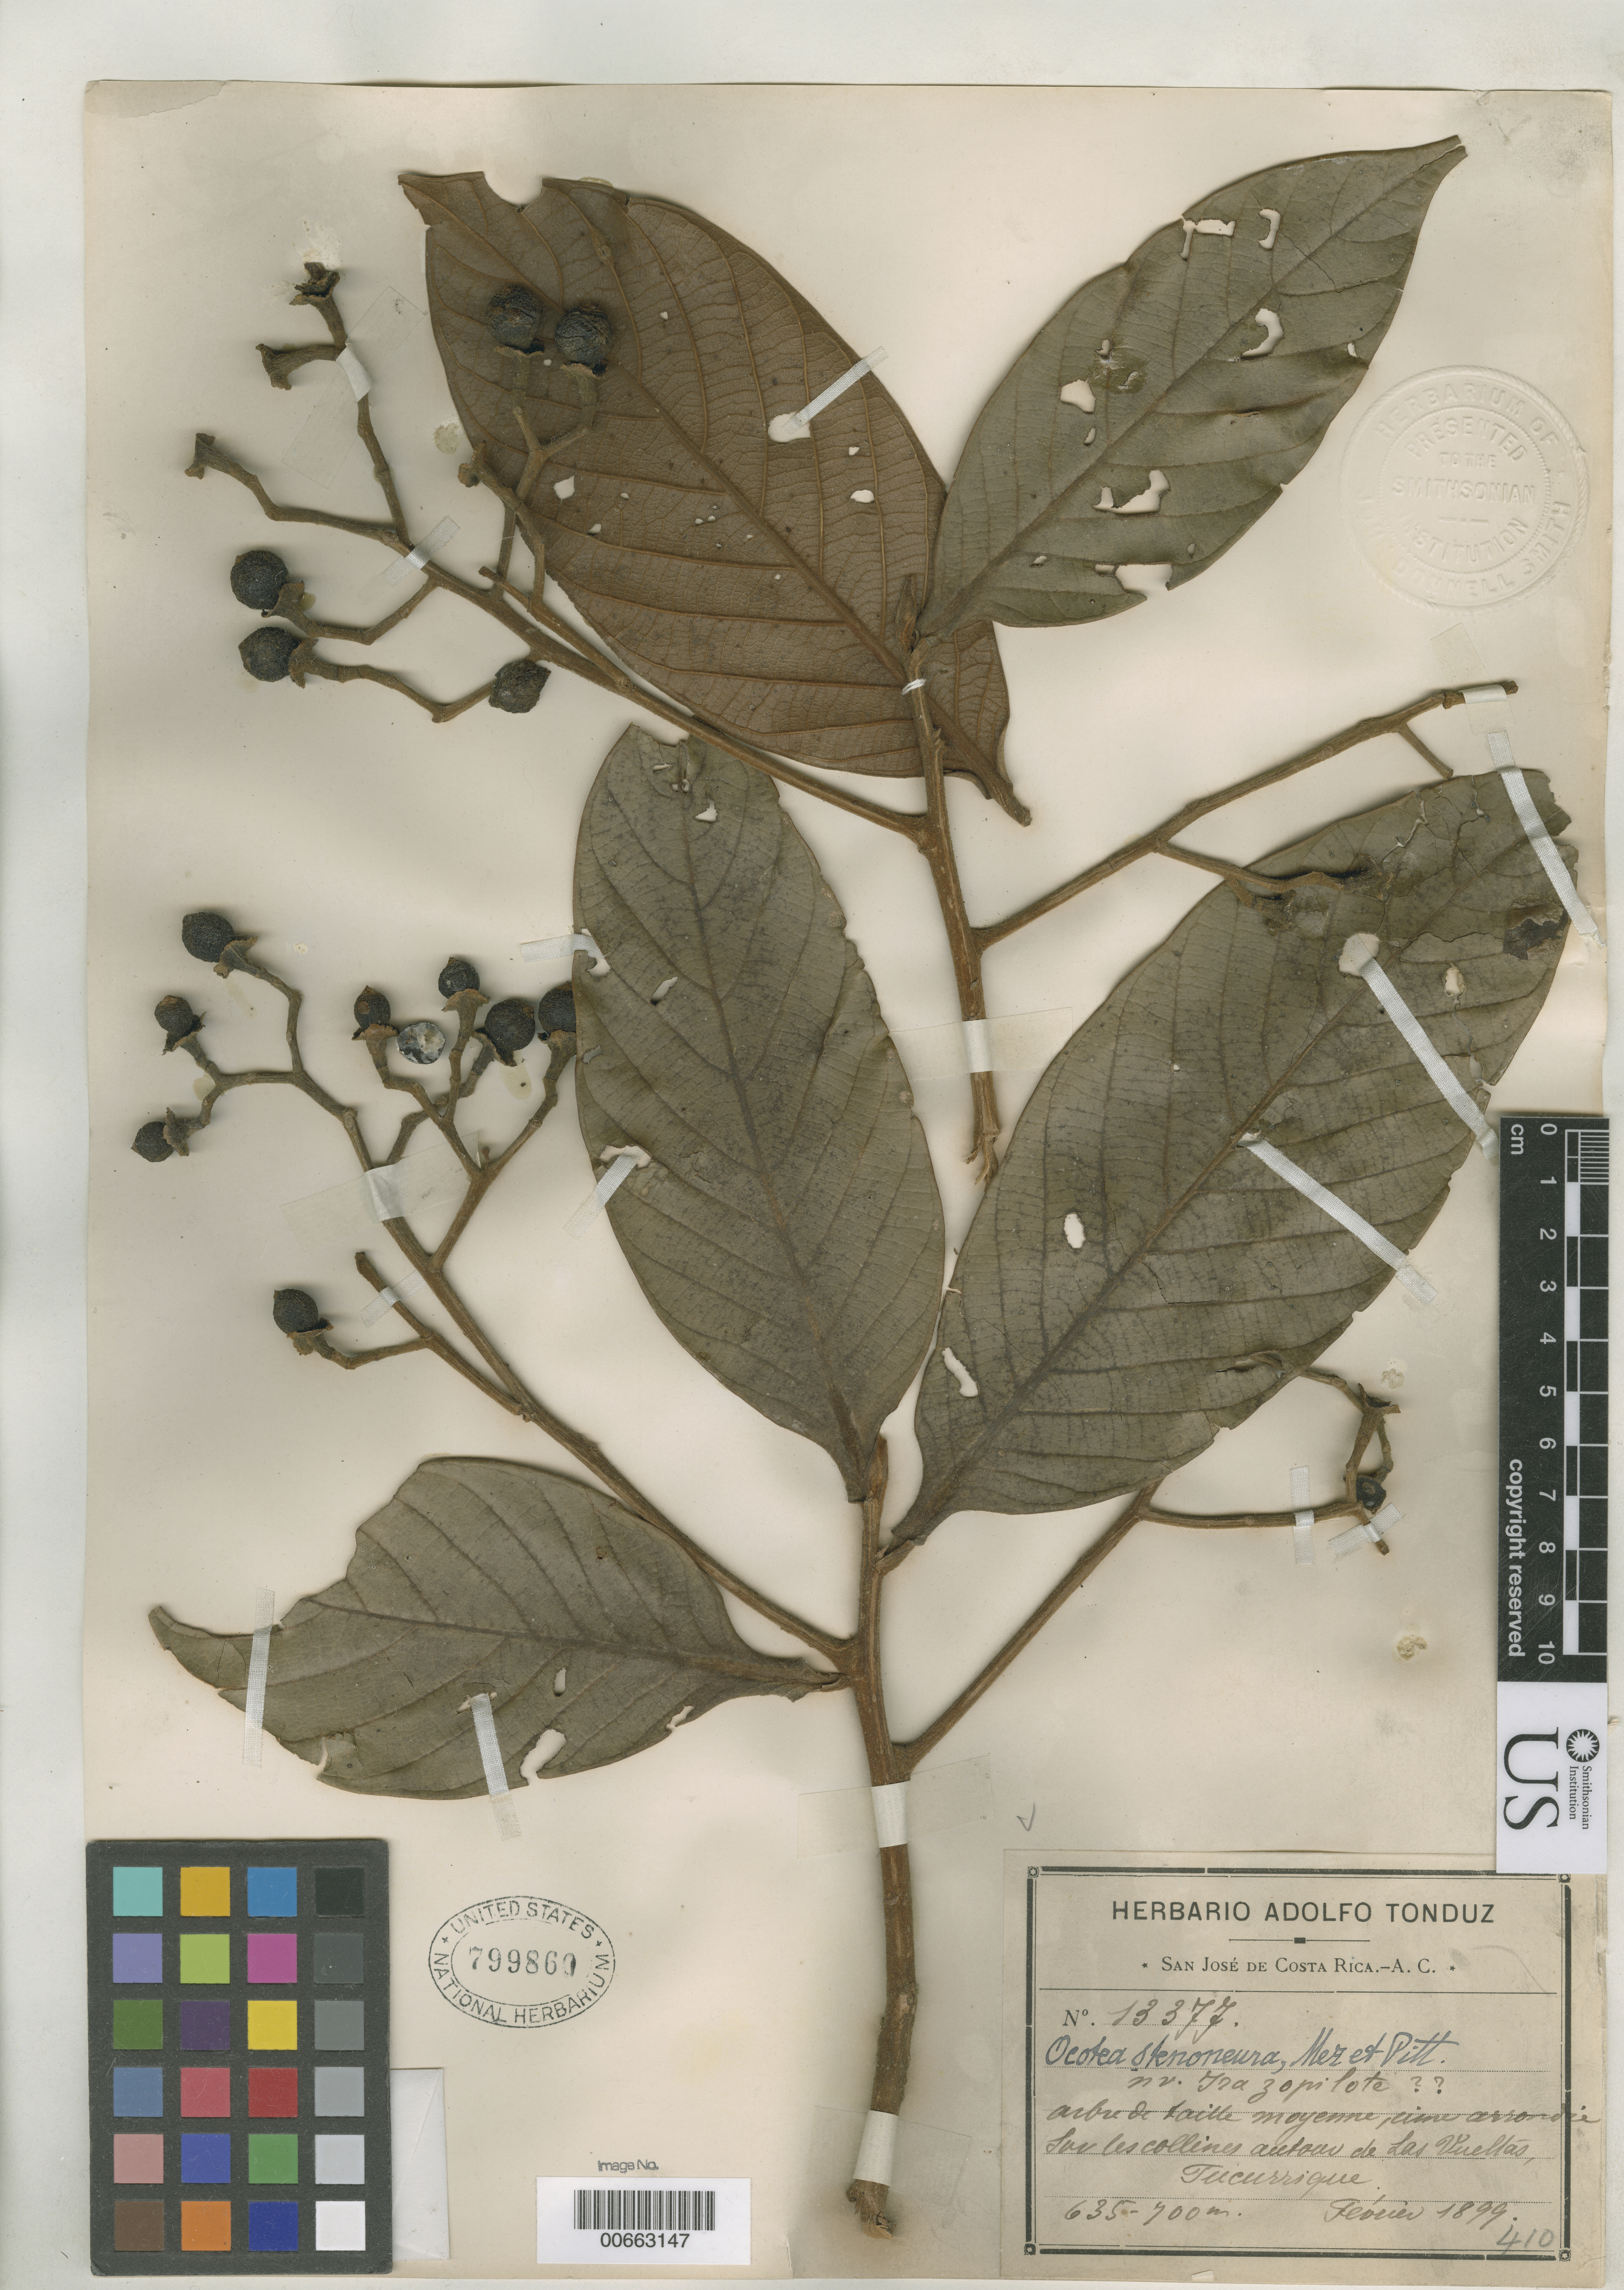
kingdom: Plantae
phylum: Tracheophyta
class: Magnoliopsida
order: Laurales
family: Lauraceae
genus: Ocotea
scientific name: Ocotea stenoneura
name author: Mez & Pittier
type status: Isosyntype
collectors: A. Tonduz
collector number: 13377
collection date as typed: Feb 1899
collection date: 1899-02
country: Costa Rica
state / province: San José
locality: Las Vueltas, Tucurrique.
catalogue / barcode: US 799860